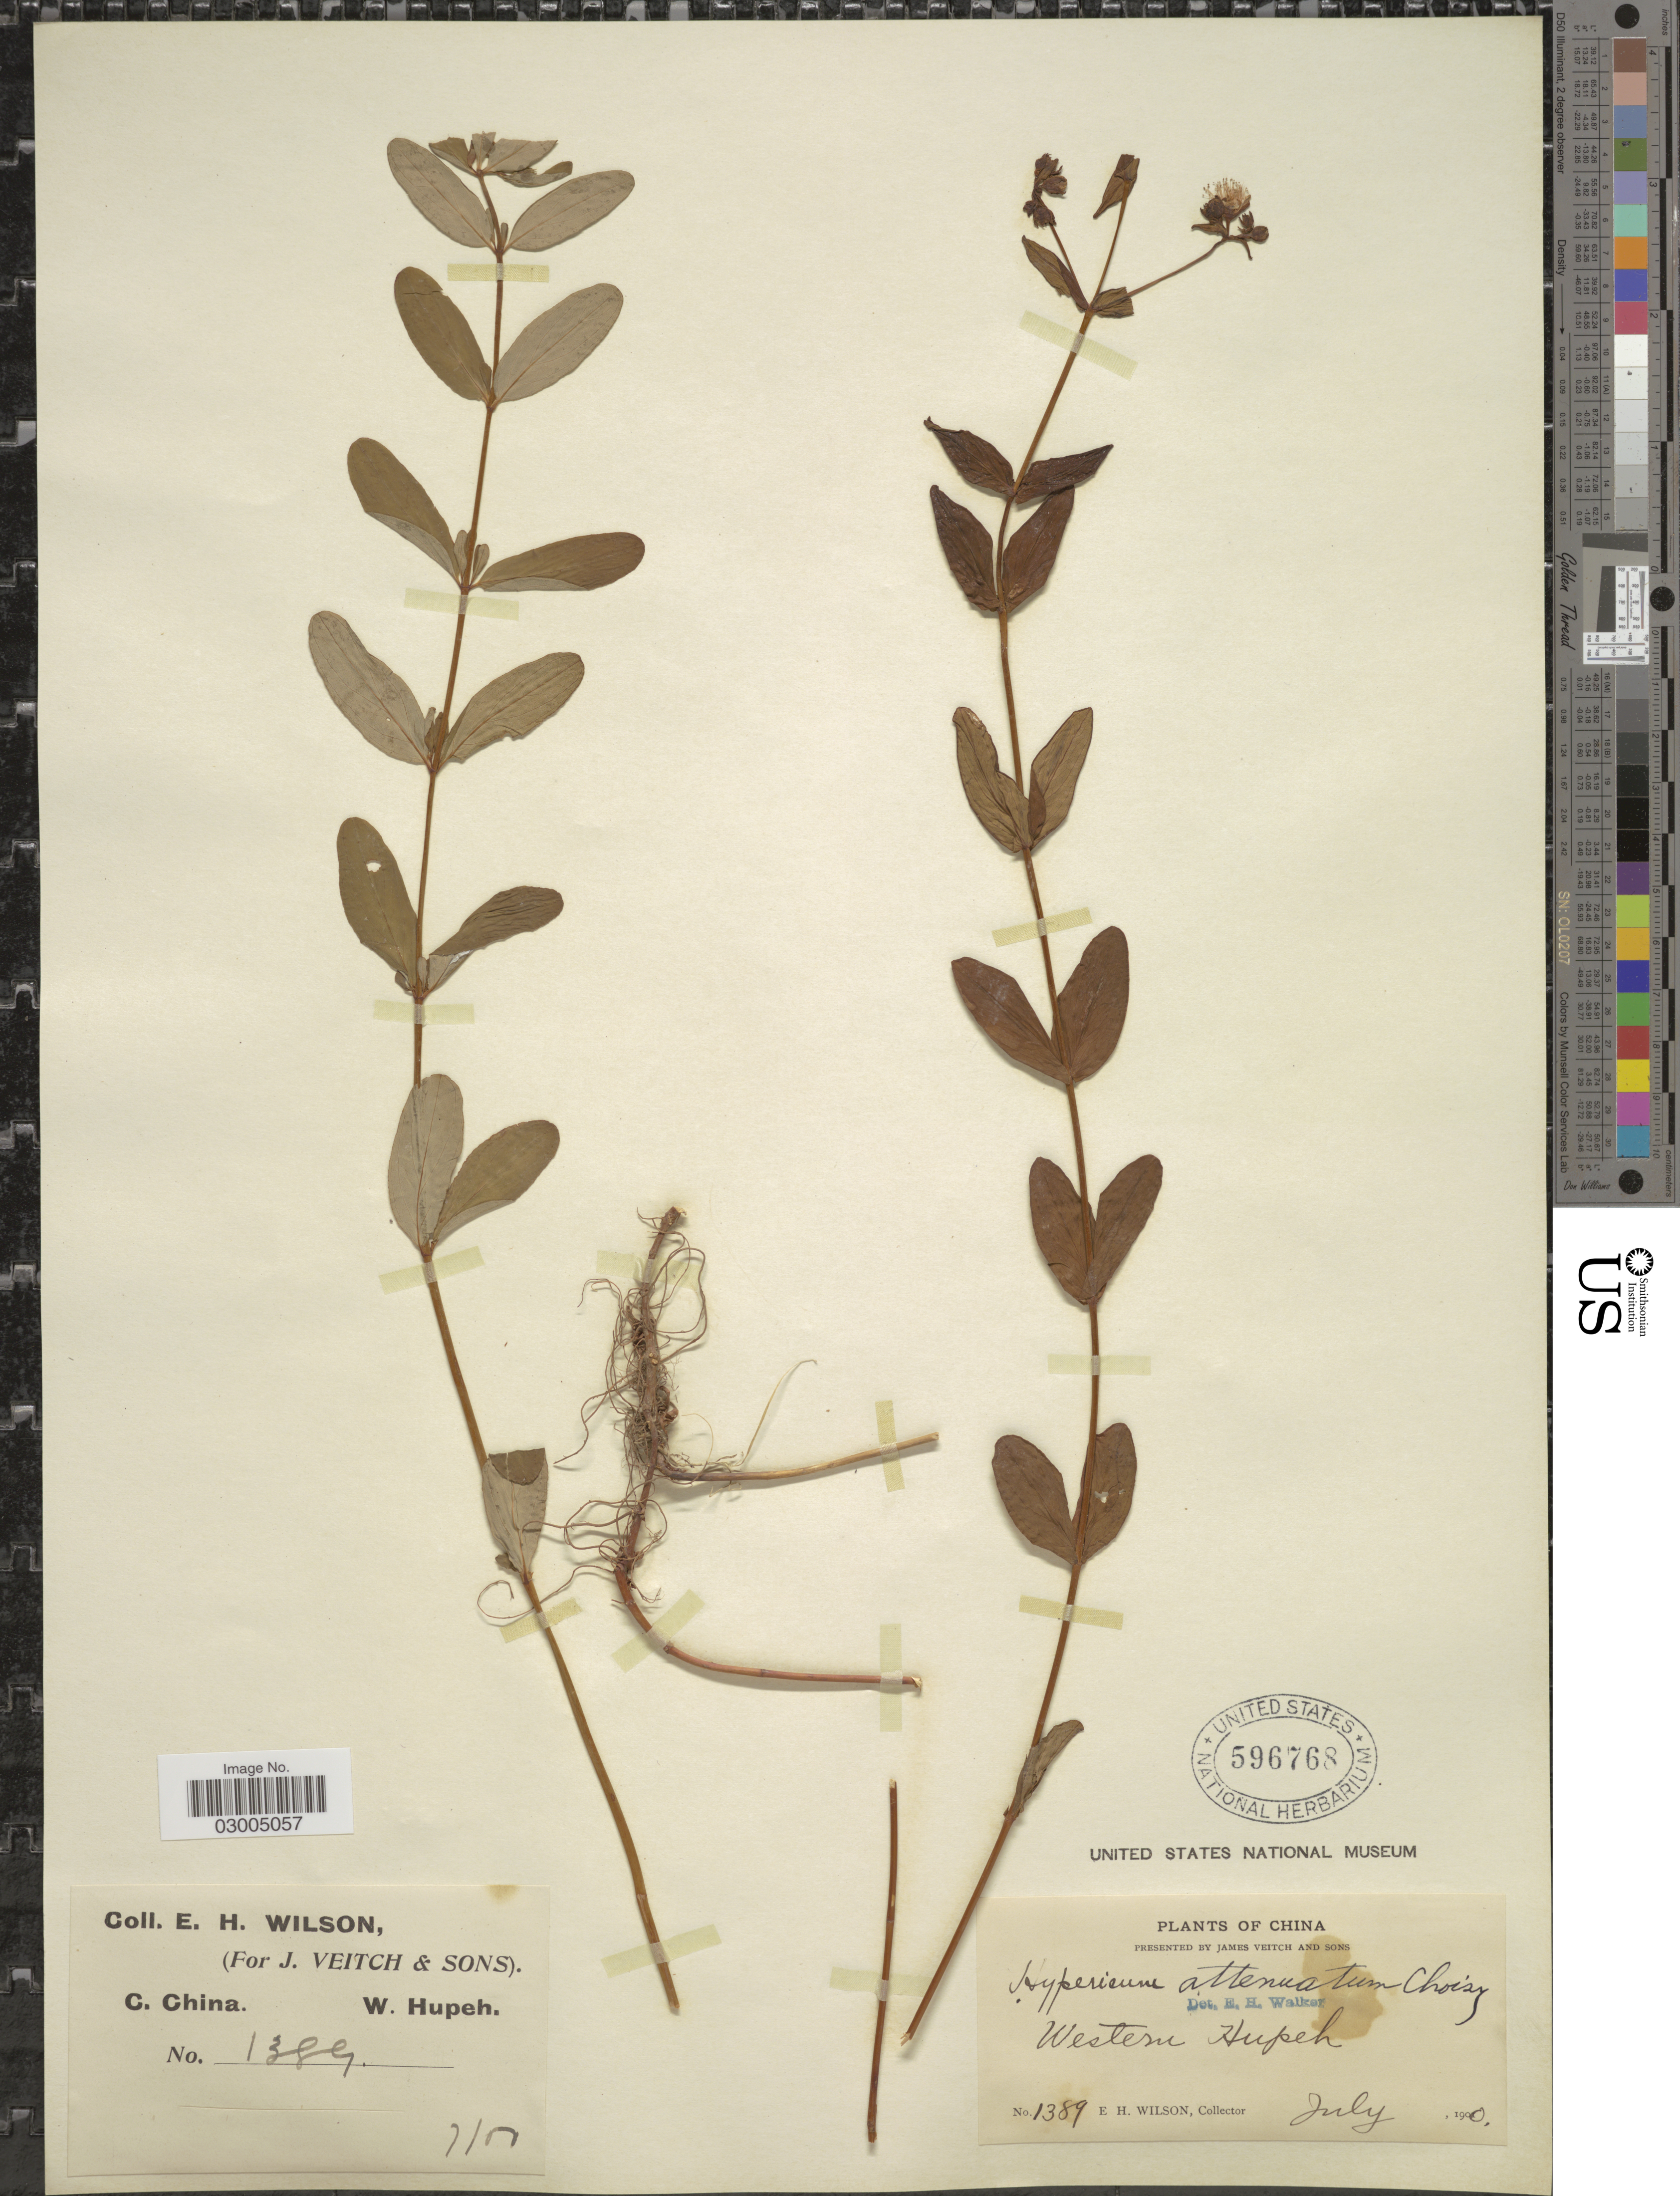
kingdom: Plantae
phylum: Tracheophyta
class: Magnoliopsida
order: Malpighiales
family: Hypericaceae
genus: Hypericum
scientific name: Hypericum attenuatum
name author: Fisch. ex Choisy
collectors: E. Wilson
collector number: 1389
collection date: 1900-07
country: China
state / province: Hubei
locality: C. China. W. Hupeh.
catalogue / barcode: US 596768